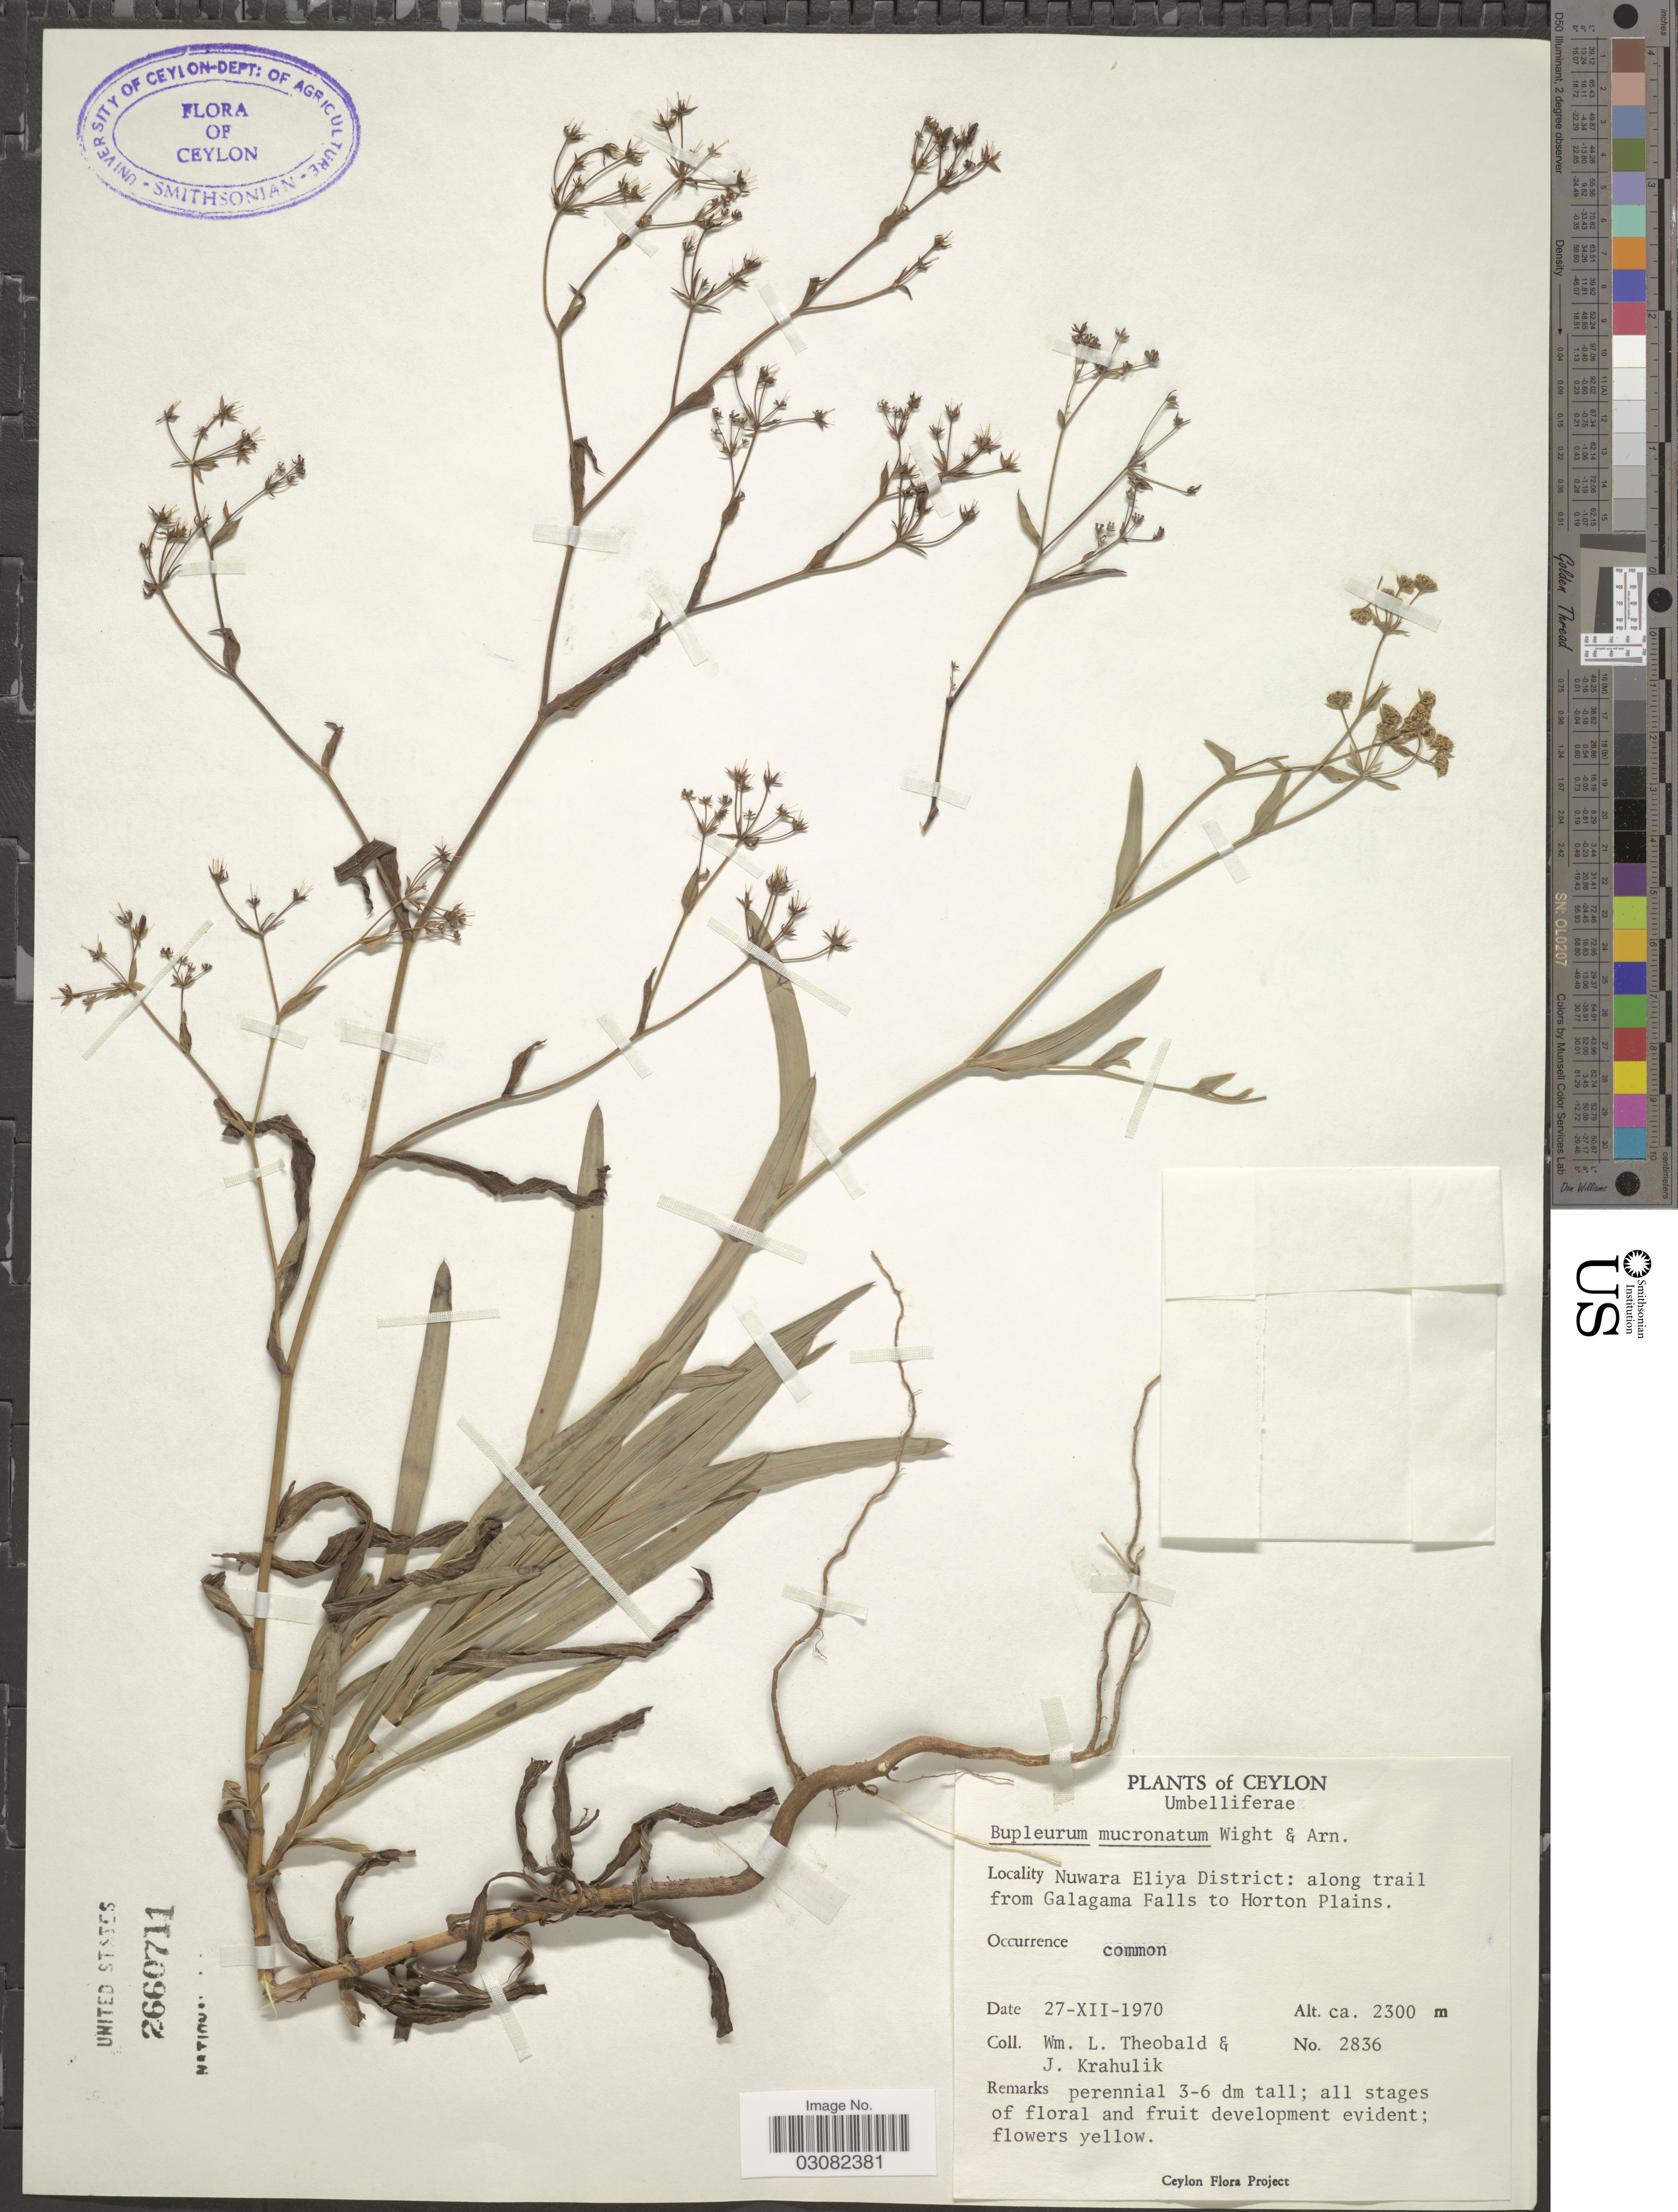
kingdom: Plantae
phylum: Tracheophyta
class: Magnoliopsida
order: Apiales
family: Apiaceae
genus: Bupleurum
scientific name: Bupleurum mucronatum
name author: Brouss. ex Spreng.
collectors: W. L. Theobald & J. Krahulik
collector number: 2836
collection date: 1970-12-27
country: India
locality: Ceylon. Nuwara Eliya District: along trail from Galagama Falls to Horton Plains.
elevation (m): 2300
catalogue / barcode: US 2660711